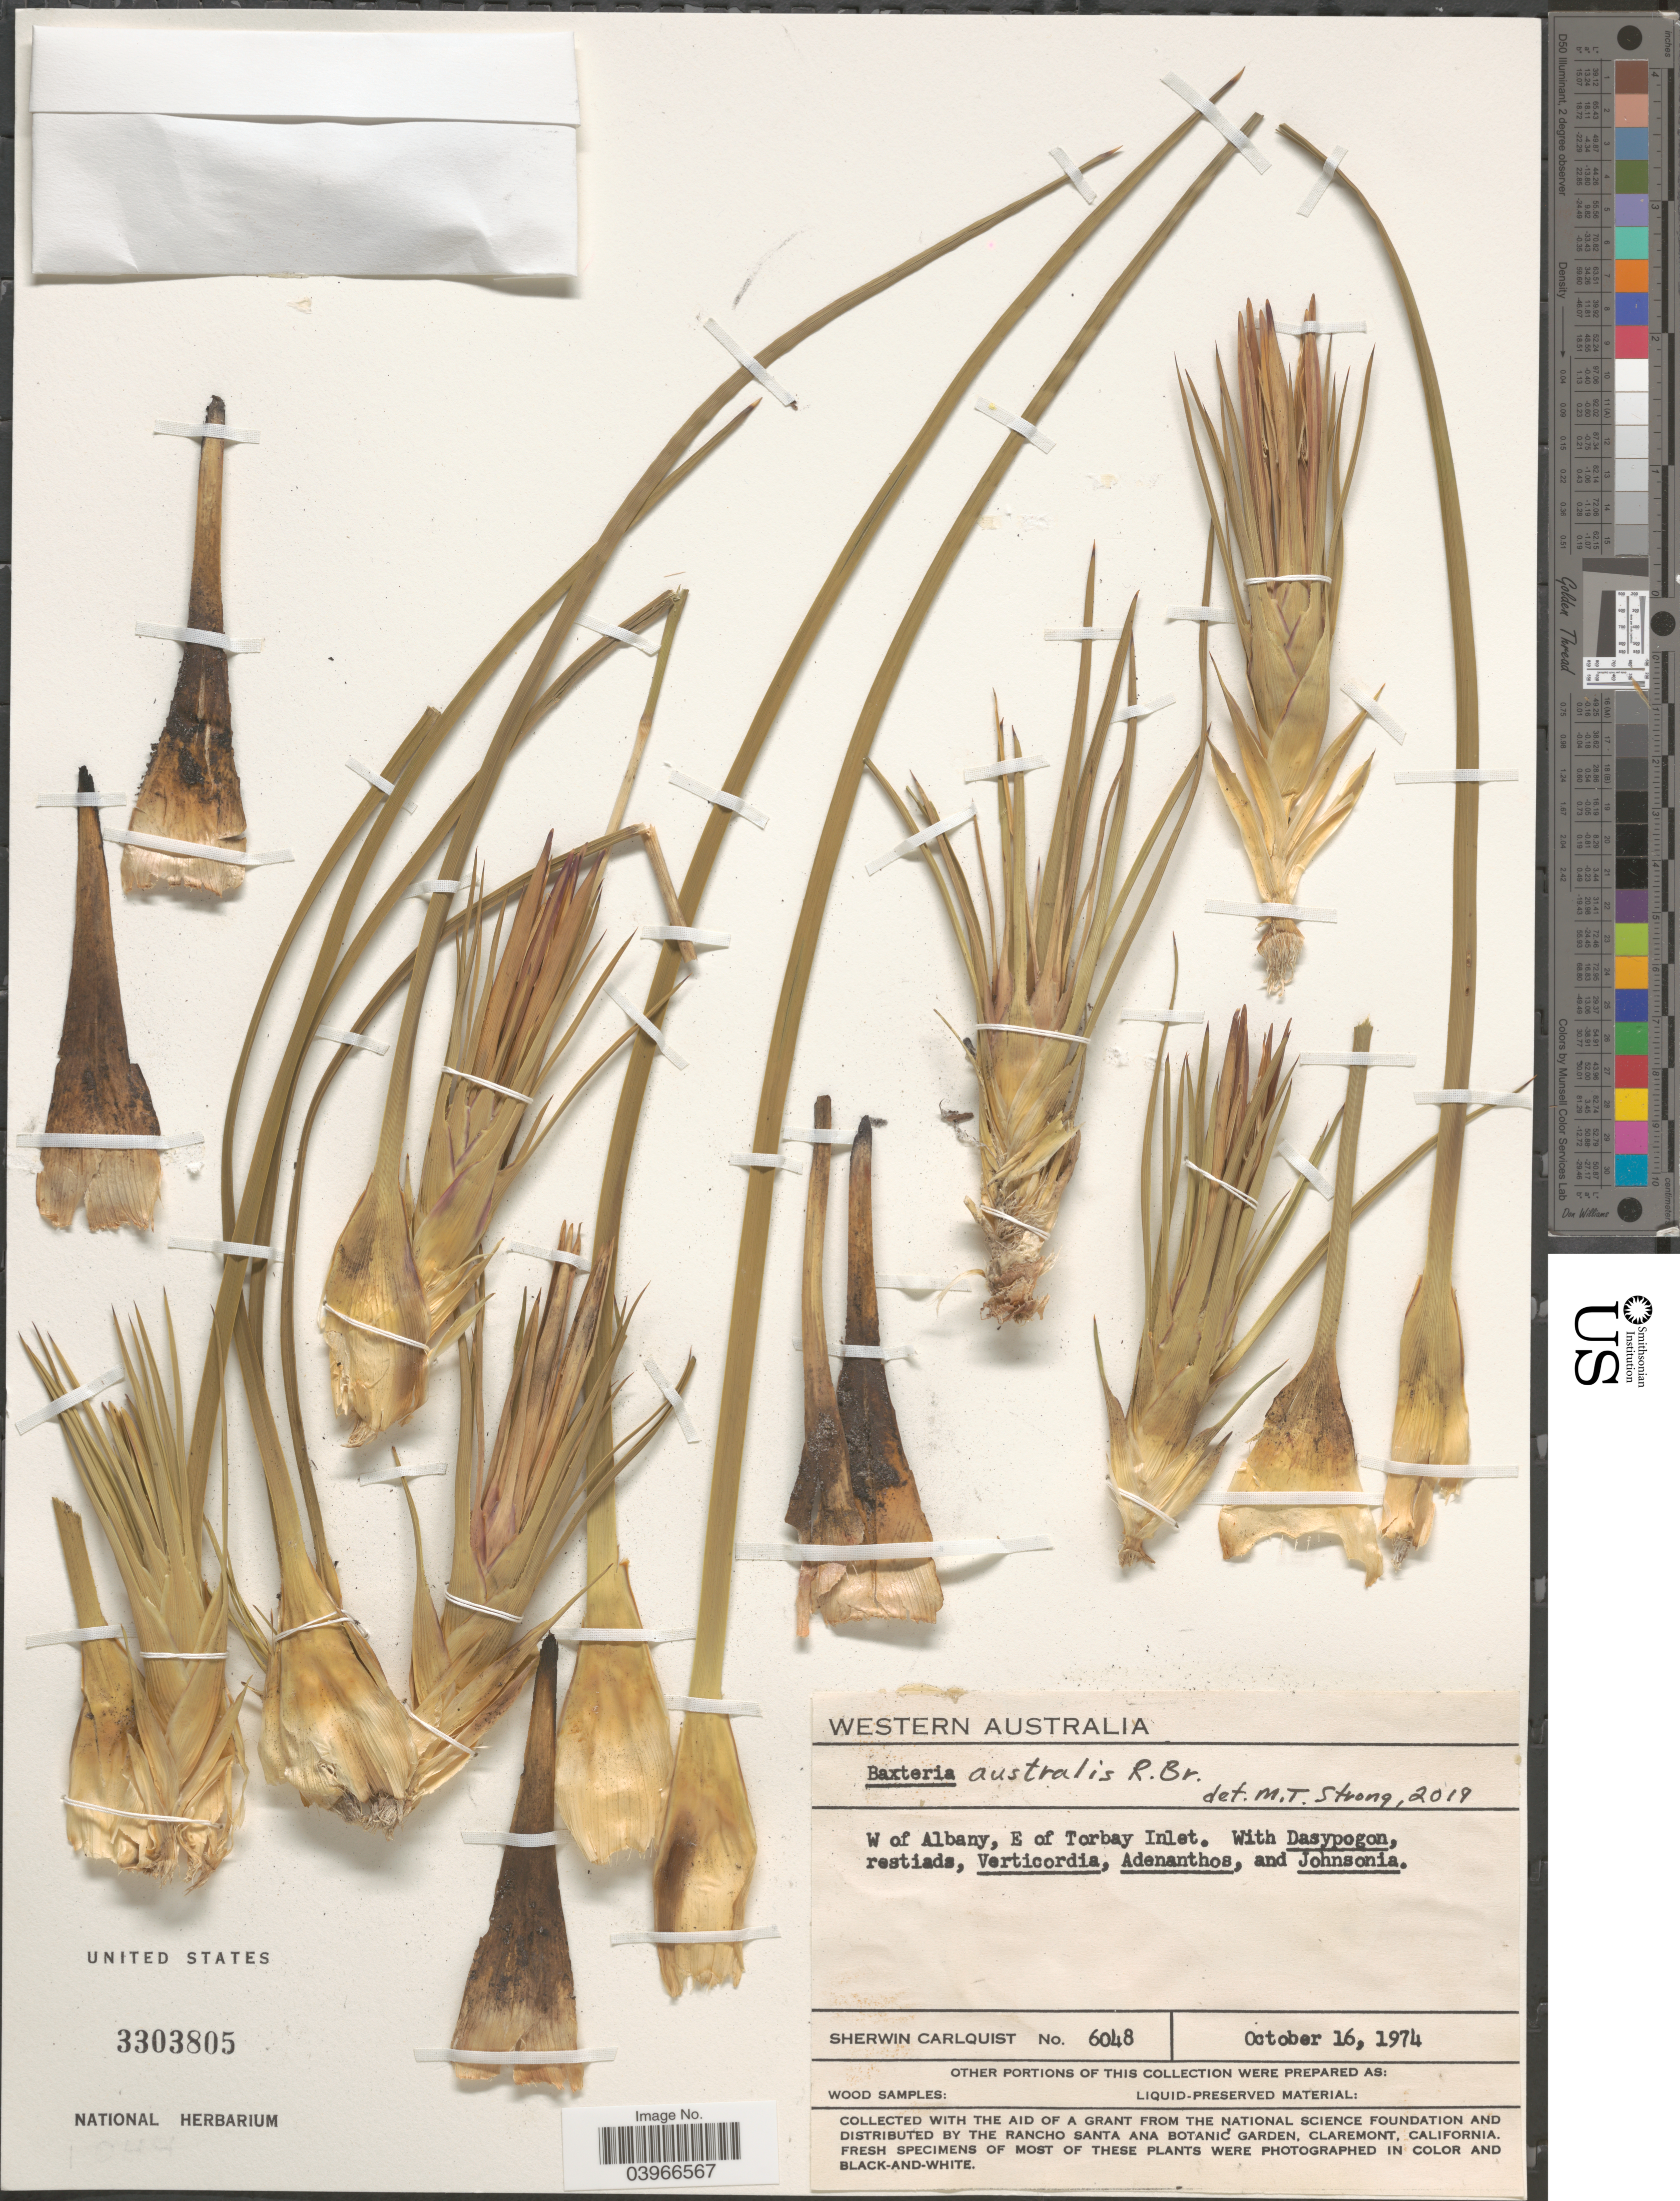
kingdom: Plantae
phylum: Tracheophyta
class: Liliopsida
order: Arecales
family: Dasypogonaceae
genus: Baxteria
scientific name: Baxteria australis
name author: R. Br.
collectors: S. Carlquist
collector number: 6048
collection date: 1974-10-16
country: Australia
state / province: Western Australia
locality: W of Albany, E of Torbay Inlet.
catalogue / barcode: US 3303805